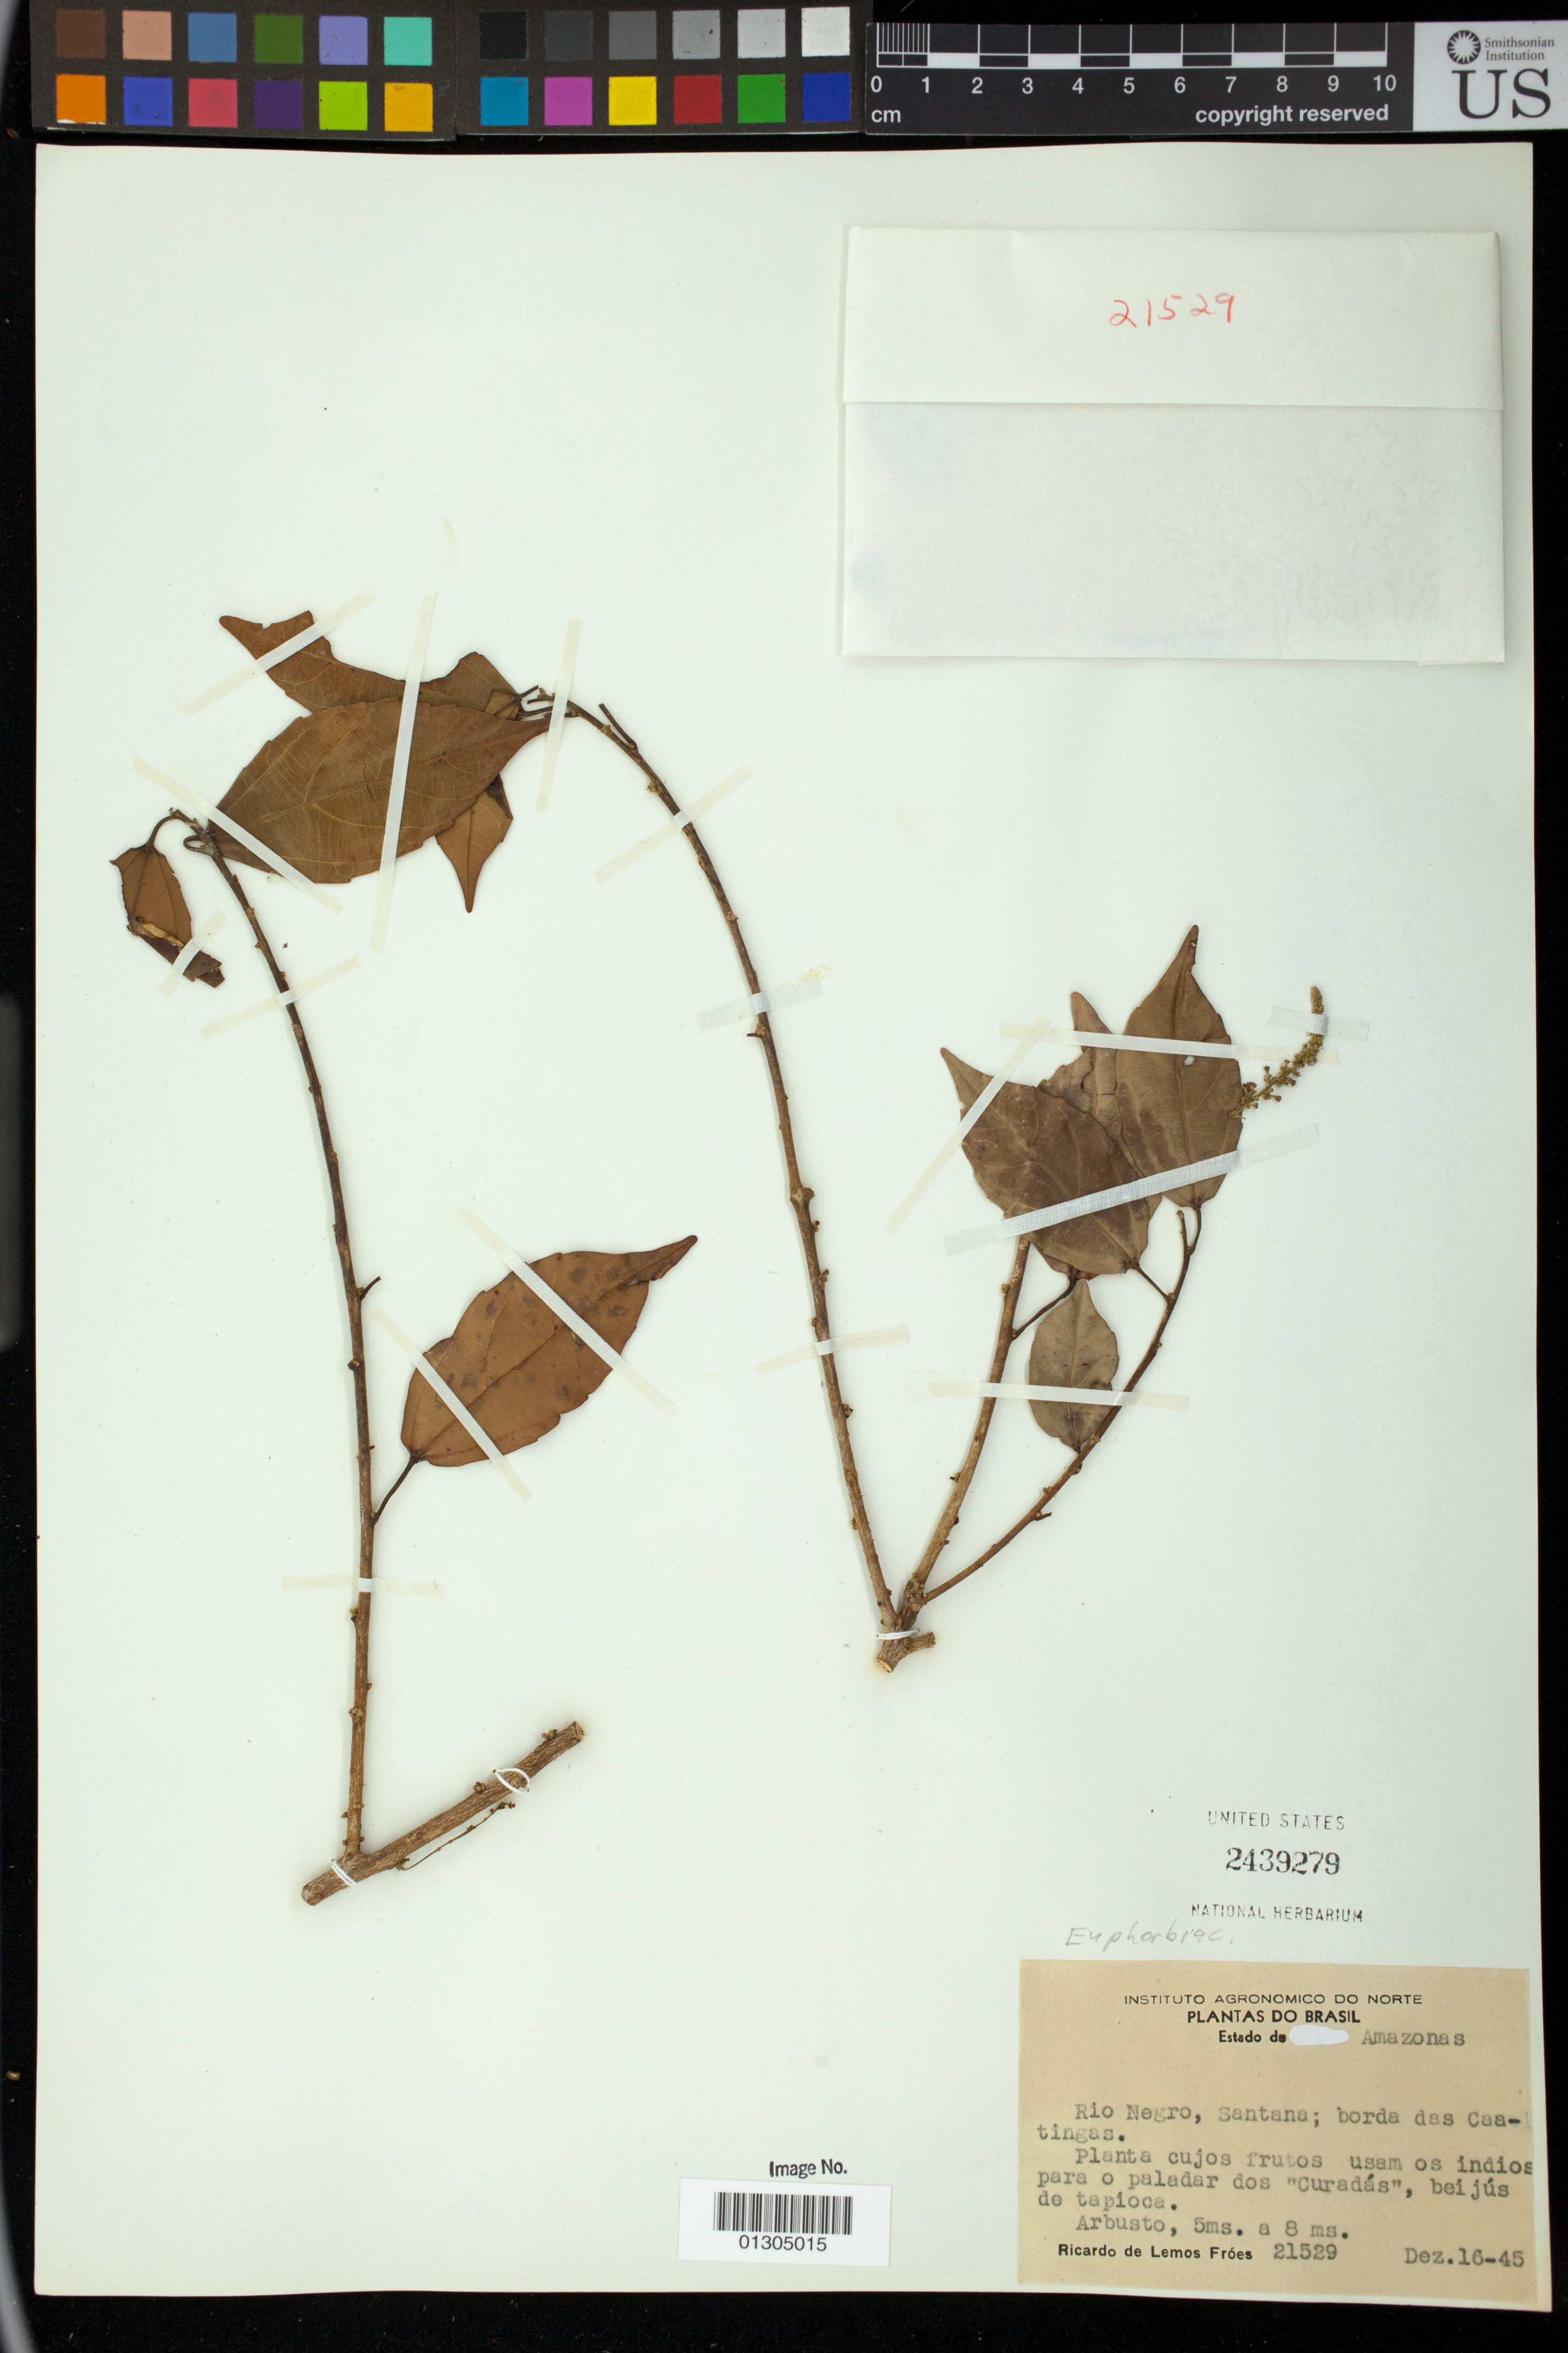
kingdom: Plantae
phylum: Tracheophyta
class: Magnoliopsida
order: Malpighiales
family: Euphorbiaceae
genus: Alchornea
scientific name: Alchornea sp.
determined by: Londoño-Echeverri, Y.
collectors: R. Fróes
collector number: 21529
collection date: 1945-12-16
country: Brazil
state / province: Amazonas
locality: Rio Negro, Santana; borda das Caatingas.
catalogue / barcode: US 2439279